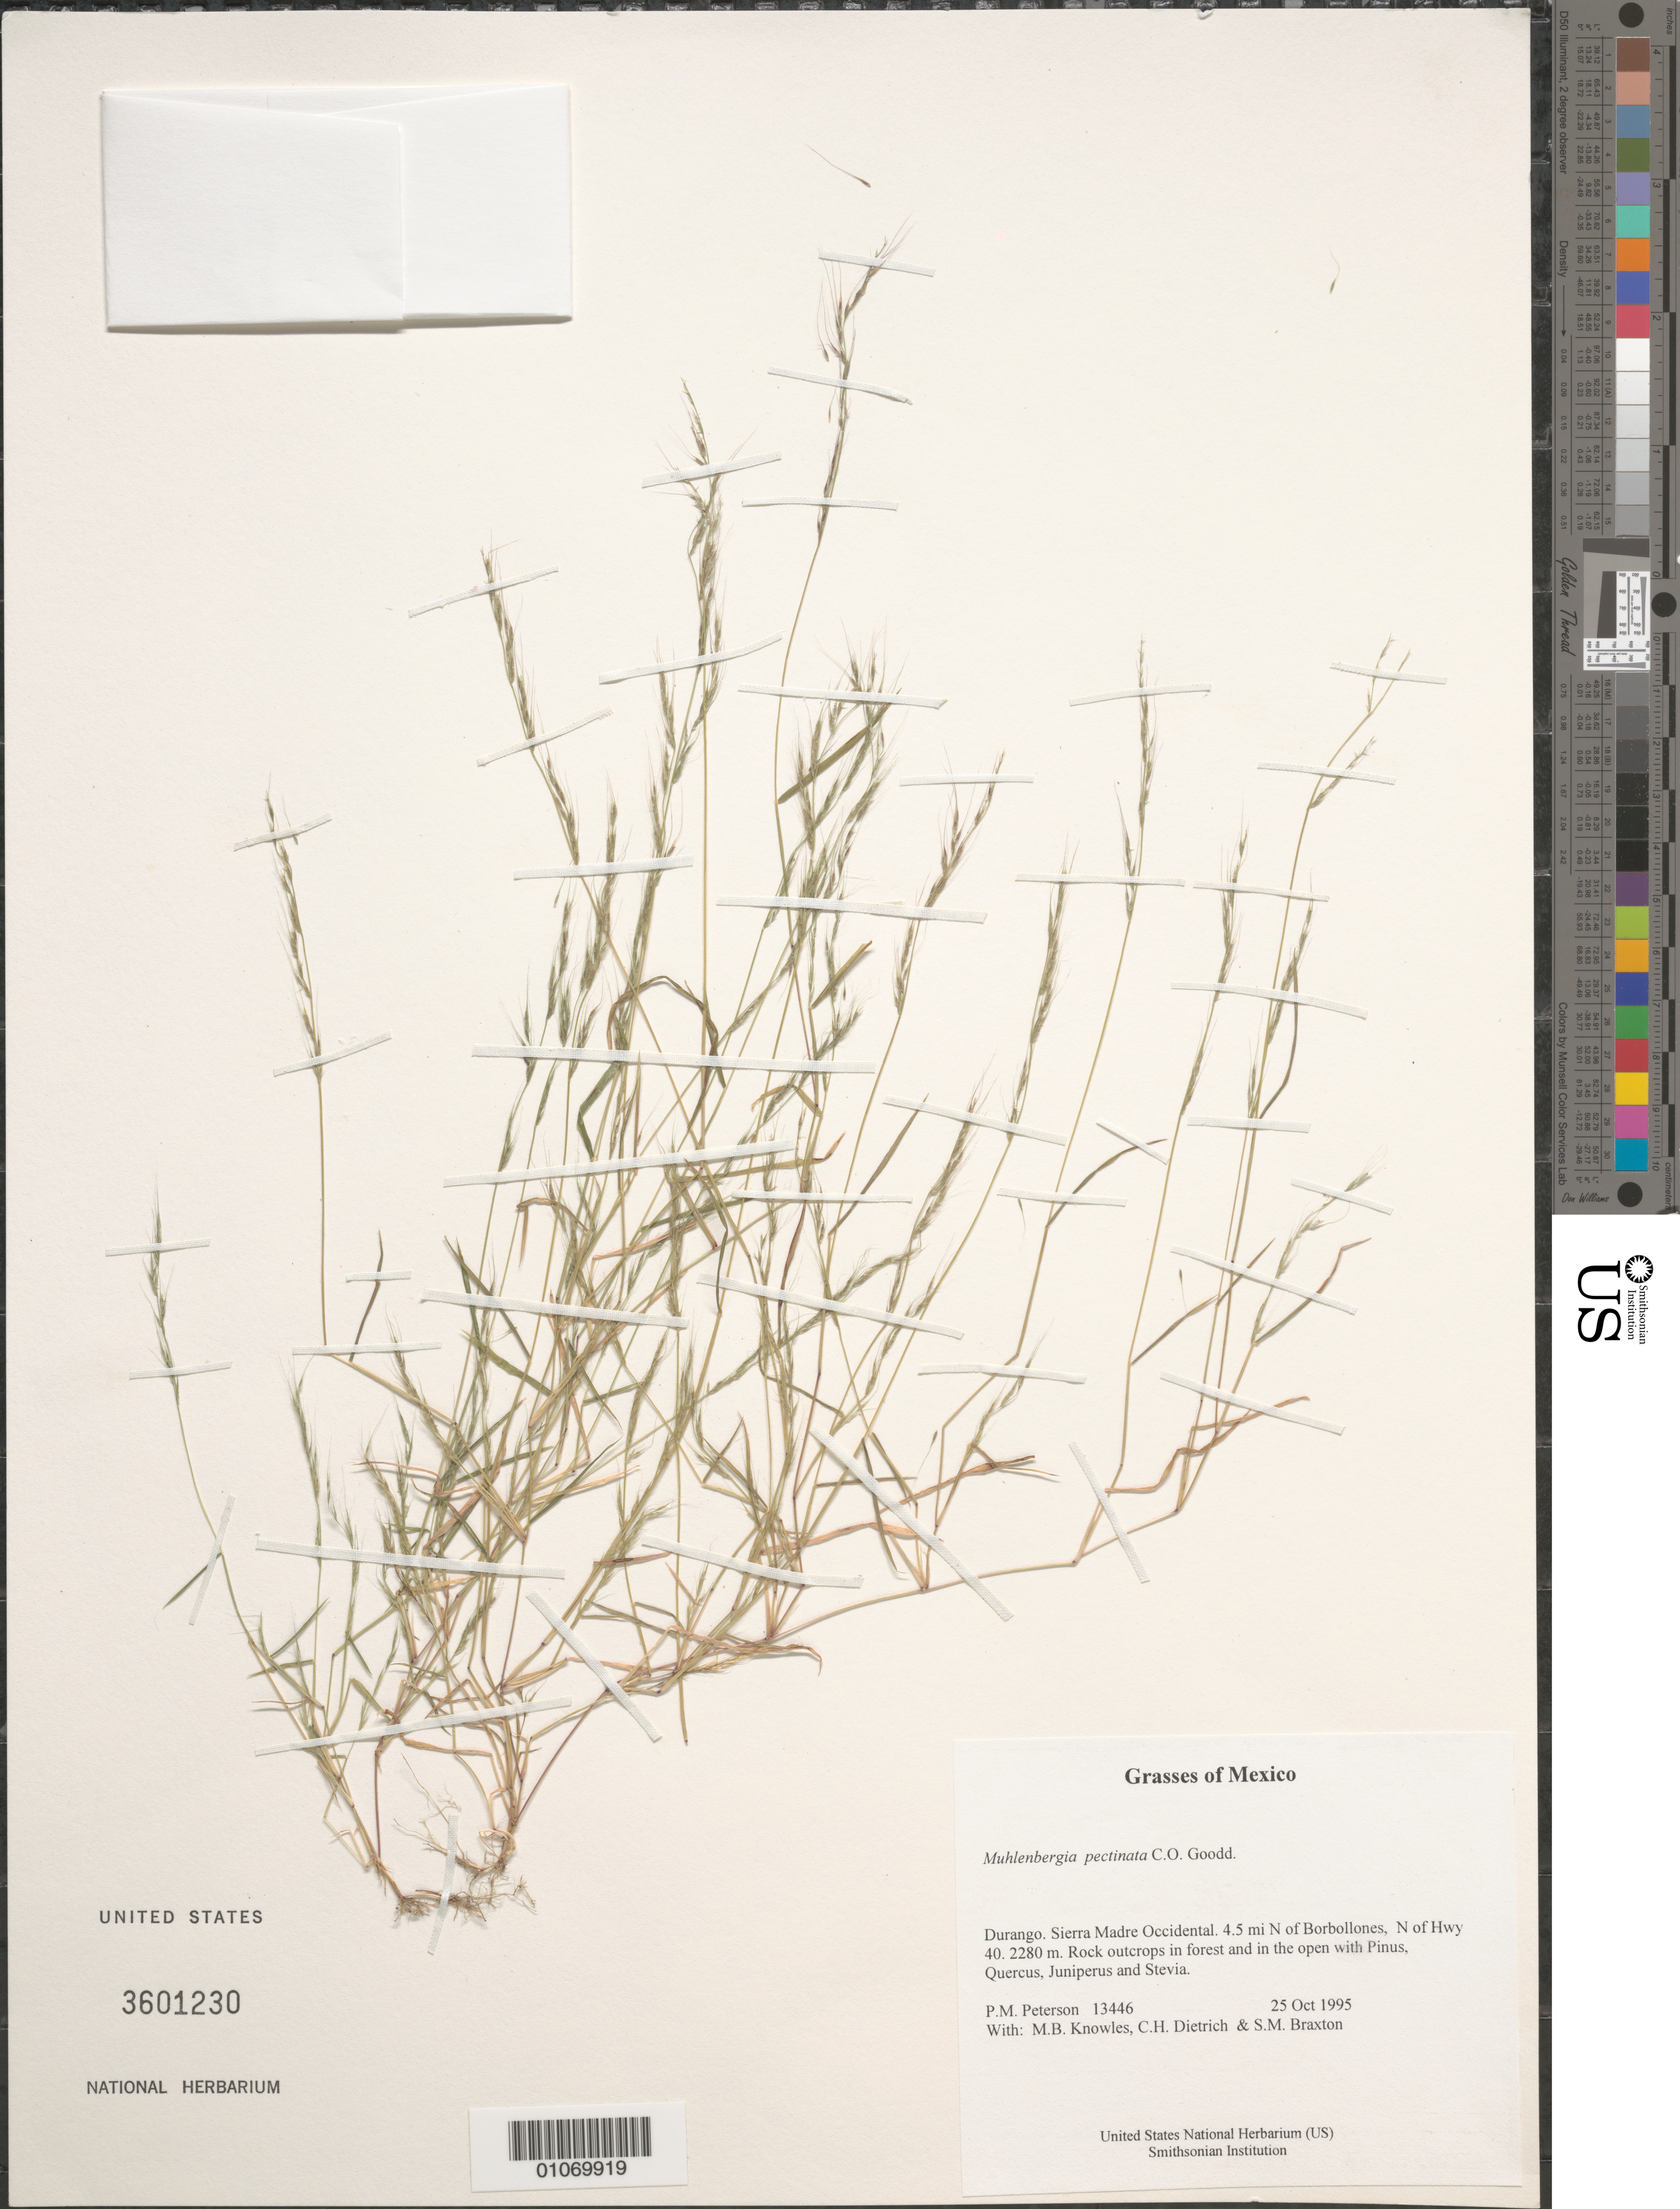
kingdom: Plantae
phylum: Tracheophyta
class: Liliopsida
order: Poales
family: Poaceae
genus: Muhlenbergia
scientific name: Muhlenbergia pectinata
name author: C.O. Goodd.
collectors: P. M. Peterson, M. B. Knowles, C. Dietrich & S. Braxton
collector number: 13446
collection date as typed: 25 Oct 1995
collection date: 1995-10-25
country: Mexico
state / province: Durango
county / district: Sierra Madre Occidental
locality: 4.5 mi N of Borbollones, N of Hwy 40.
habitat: Rock outcrops in forest and in the open with Pinus, Quercus, Juniperus and Stevia.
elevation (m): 2280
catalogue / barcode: US 3601230